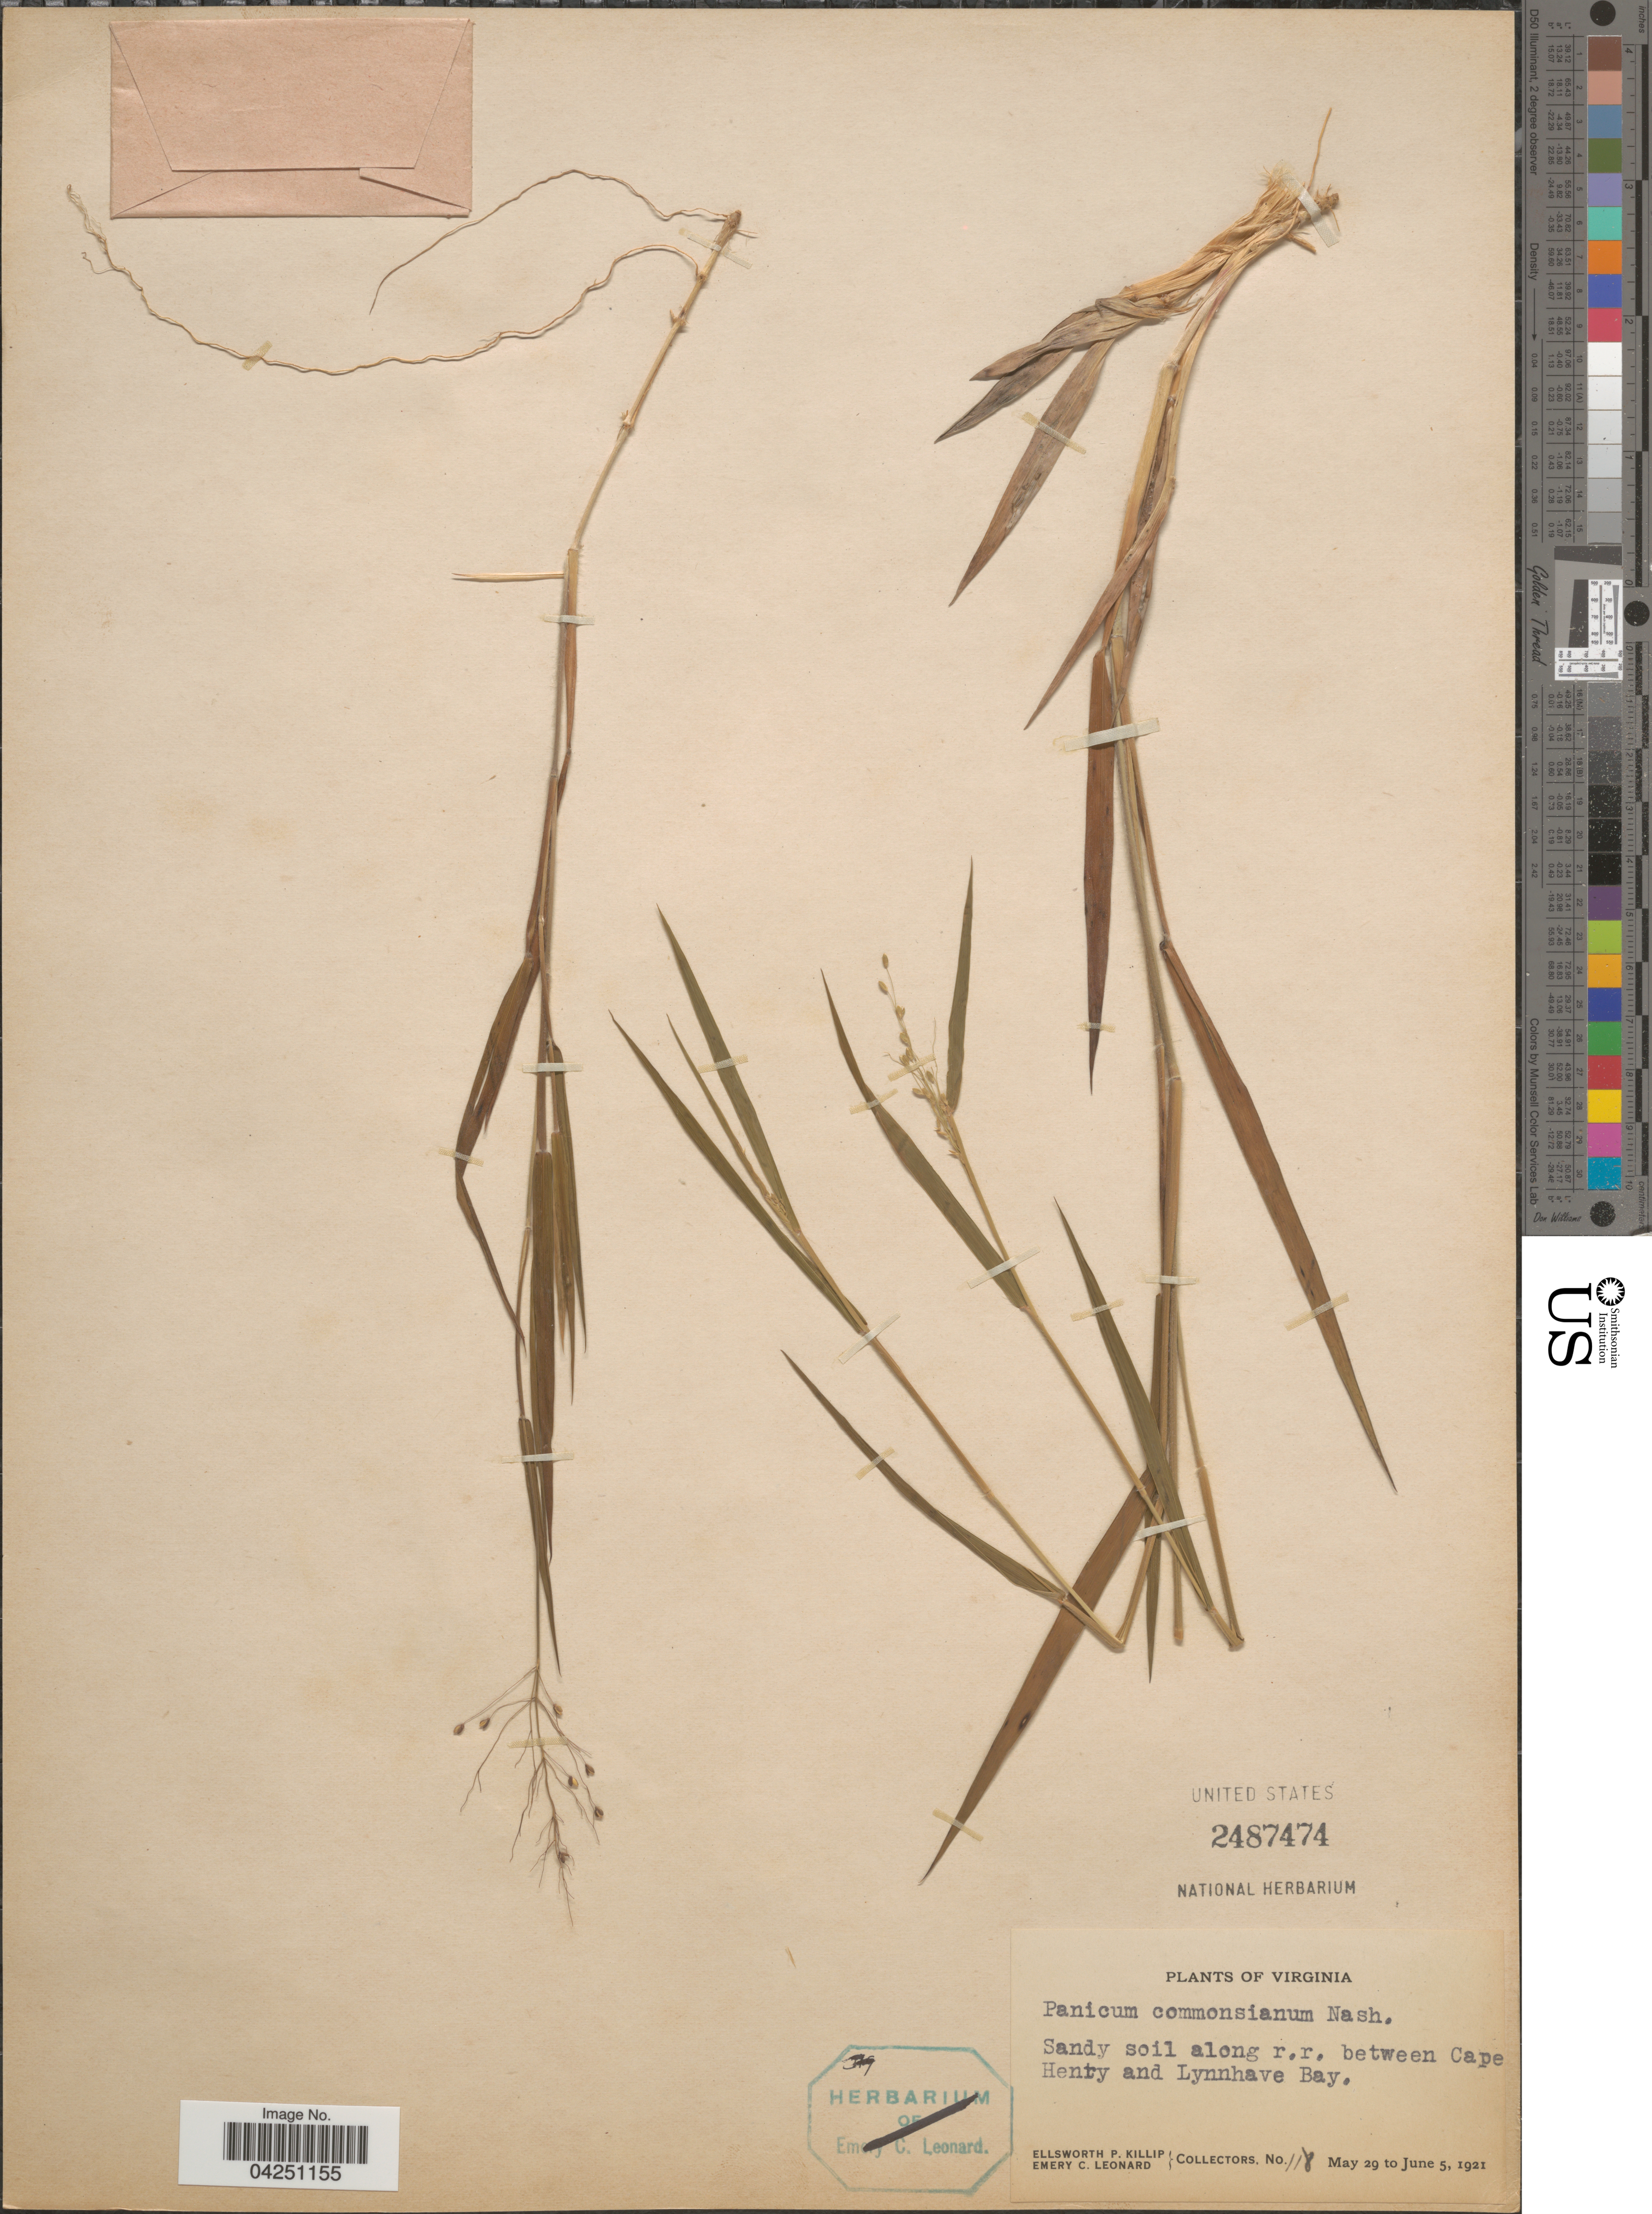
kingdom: Plantae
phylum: Tracheophyta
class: Liliopsida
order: Poales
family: Poaceae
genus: Dichanthelium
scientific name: Dichanthelium acuminatum var. acuminatum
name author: (Sw.) Gould & C.A. Clark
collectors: E. P. Killip & E. C. Leonard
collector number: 118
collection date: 1921-05-29/1921-06-05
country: United States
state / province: Virginia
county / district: City of Virginia Beach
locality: Sandy soil along r.r. between Cape Henry and Lynnhave Bay.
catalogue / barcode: US 2487474